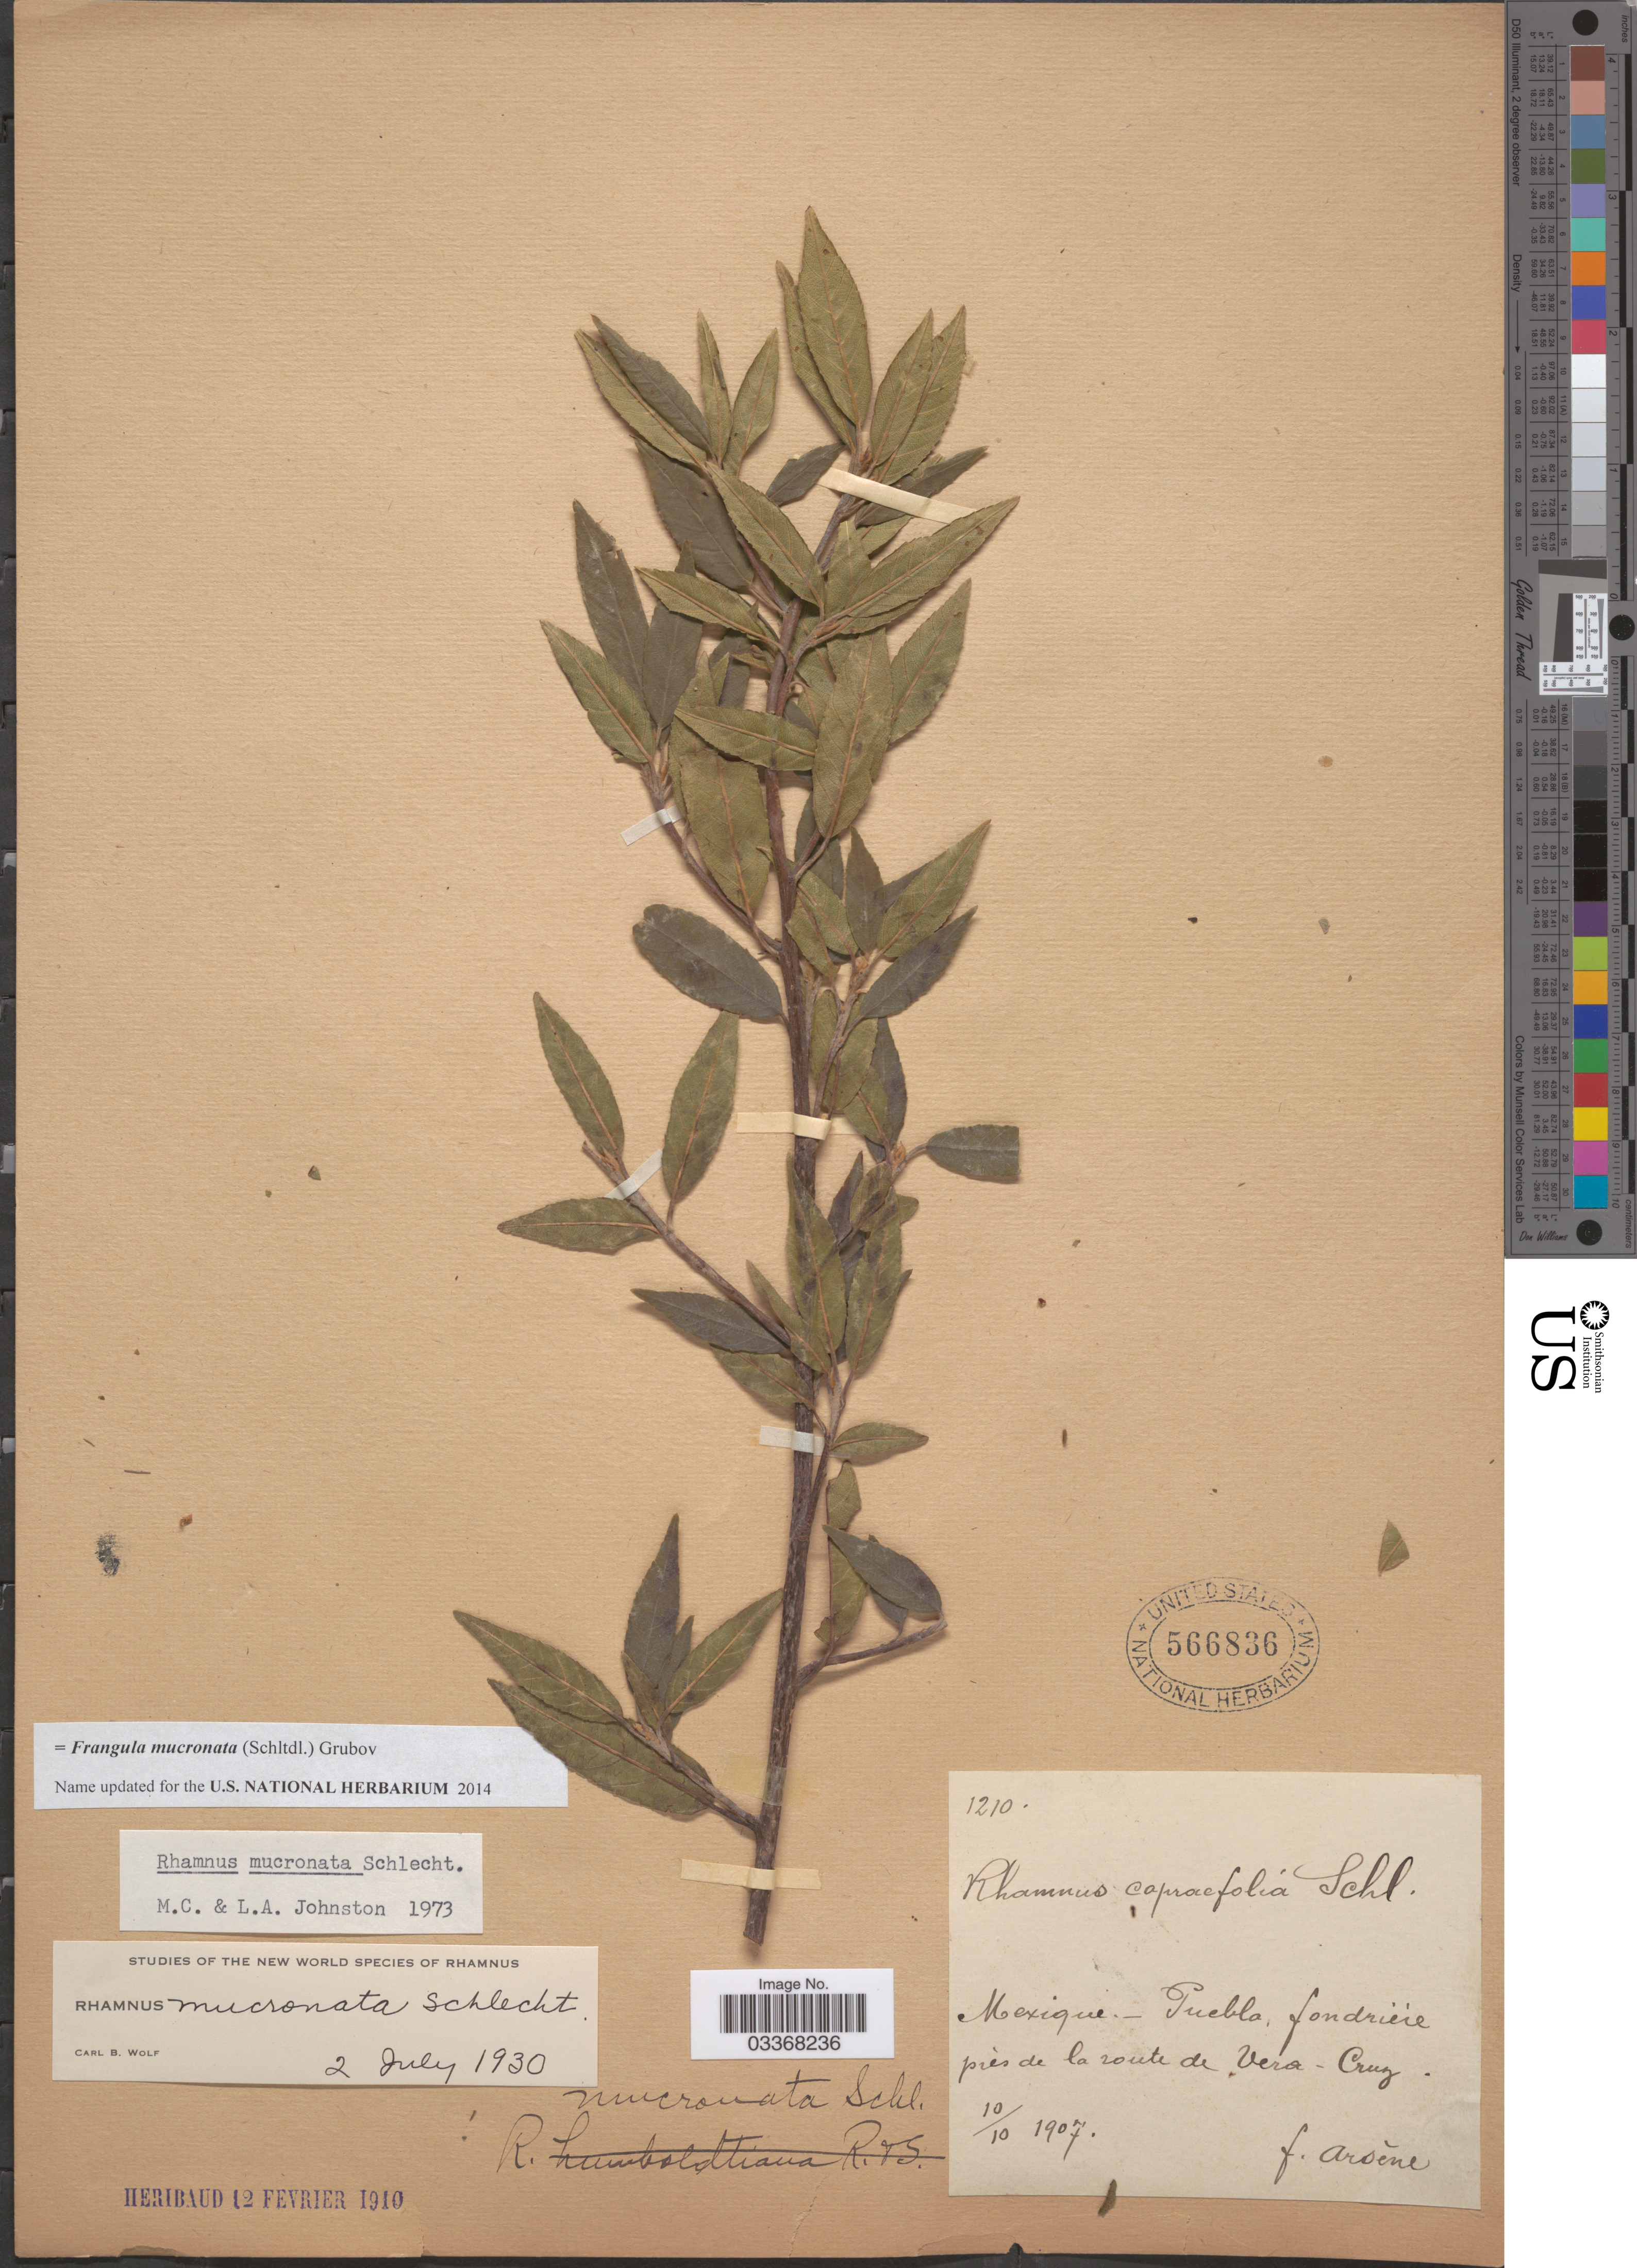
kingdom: Plantae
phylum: Tracheophyta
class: Magnoliopsida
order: Rosales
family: Rhamnaceae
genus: Frangula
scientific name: Frangula mucronata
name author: (Schltdl.) Grubov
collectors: F. Arsène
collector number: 1210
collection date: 1907-10-10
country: Mexico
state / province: Puebla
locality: Puebla, fondriére prés de la route de Vera - Cruz.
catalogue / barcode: US 566836